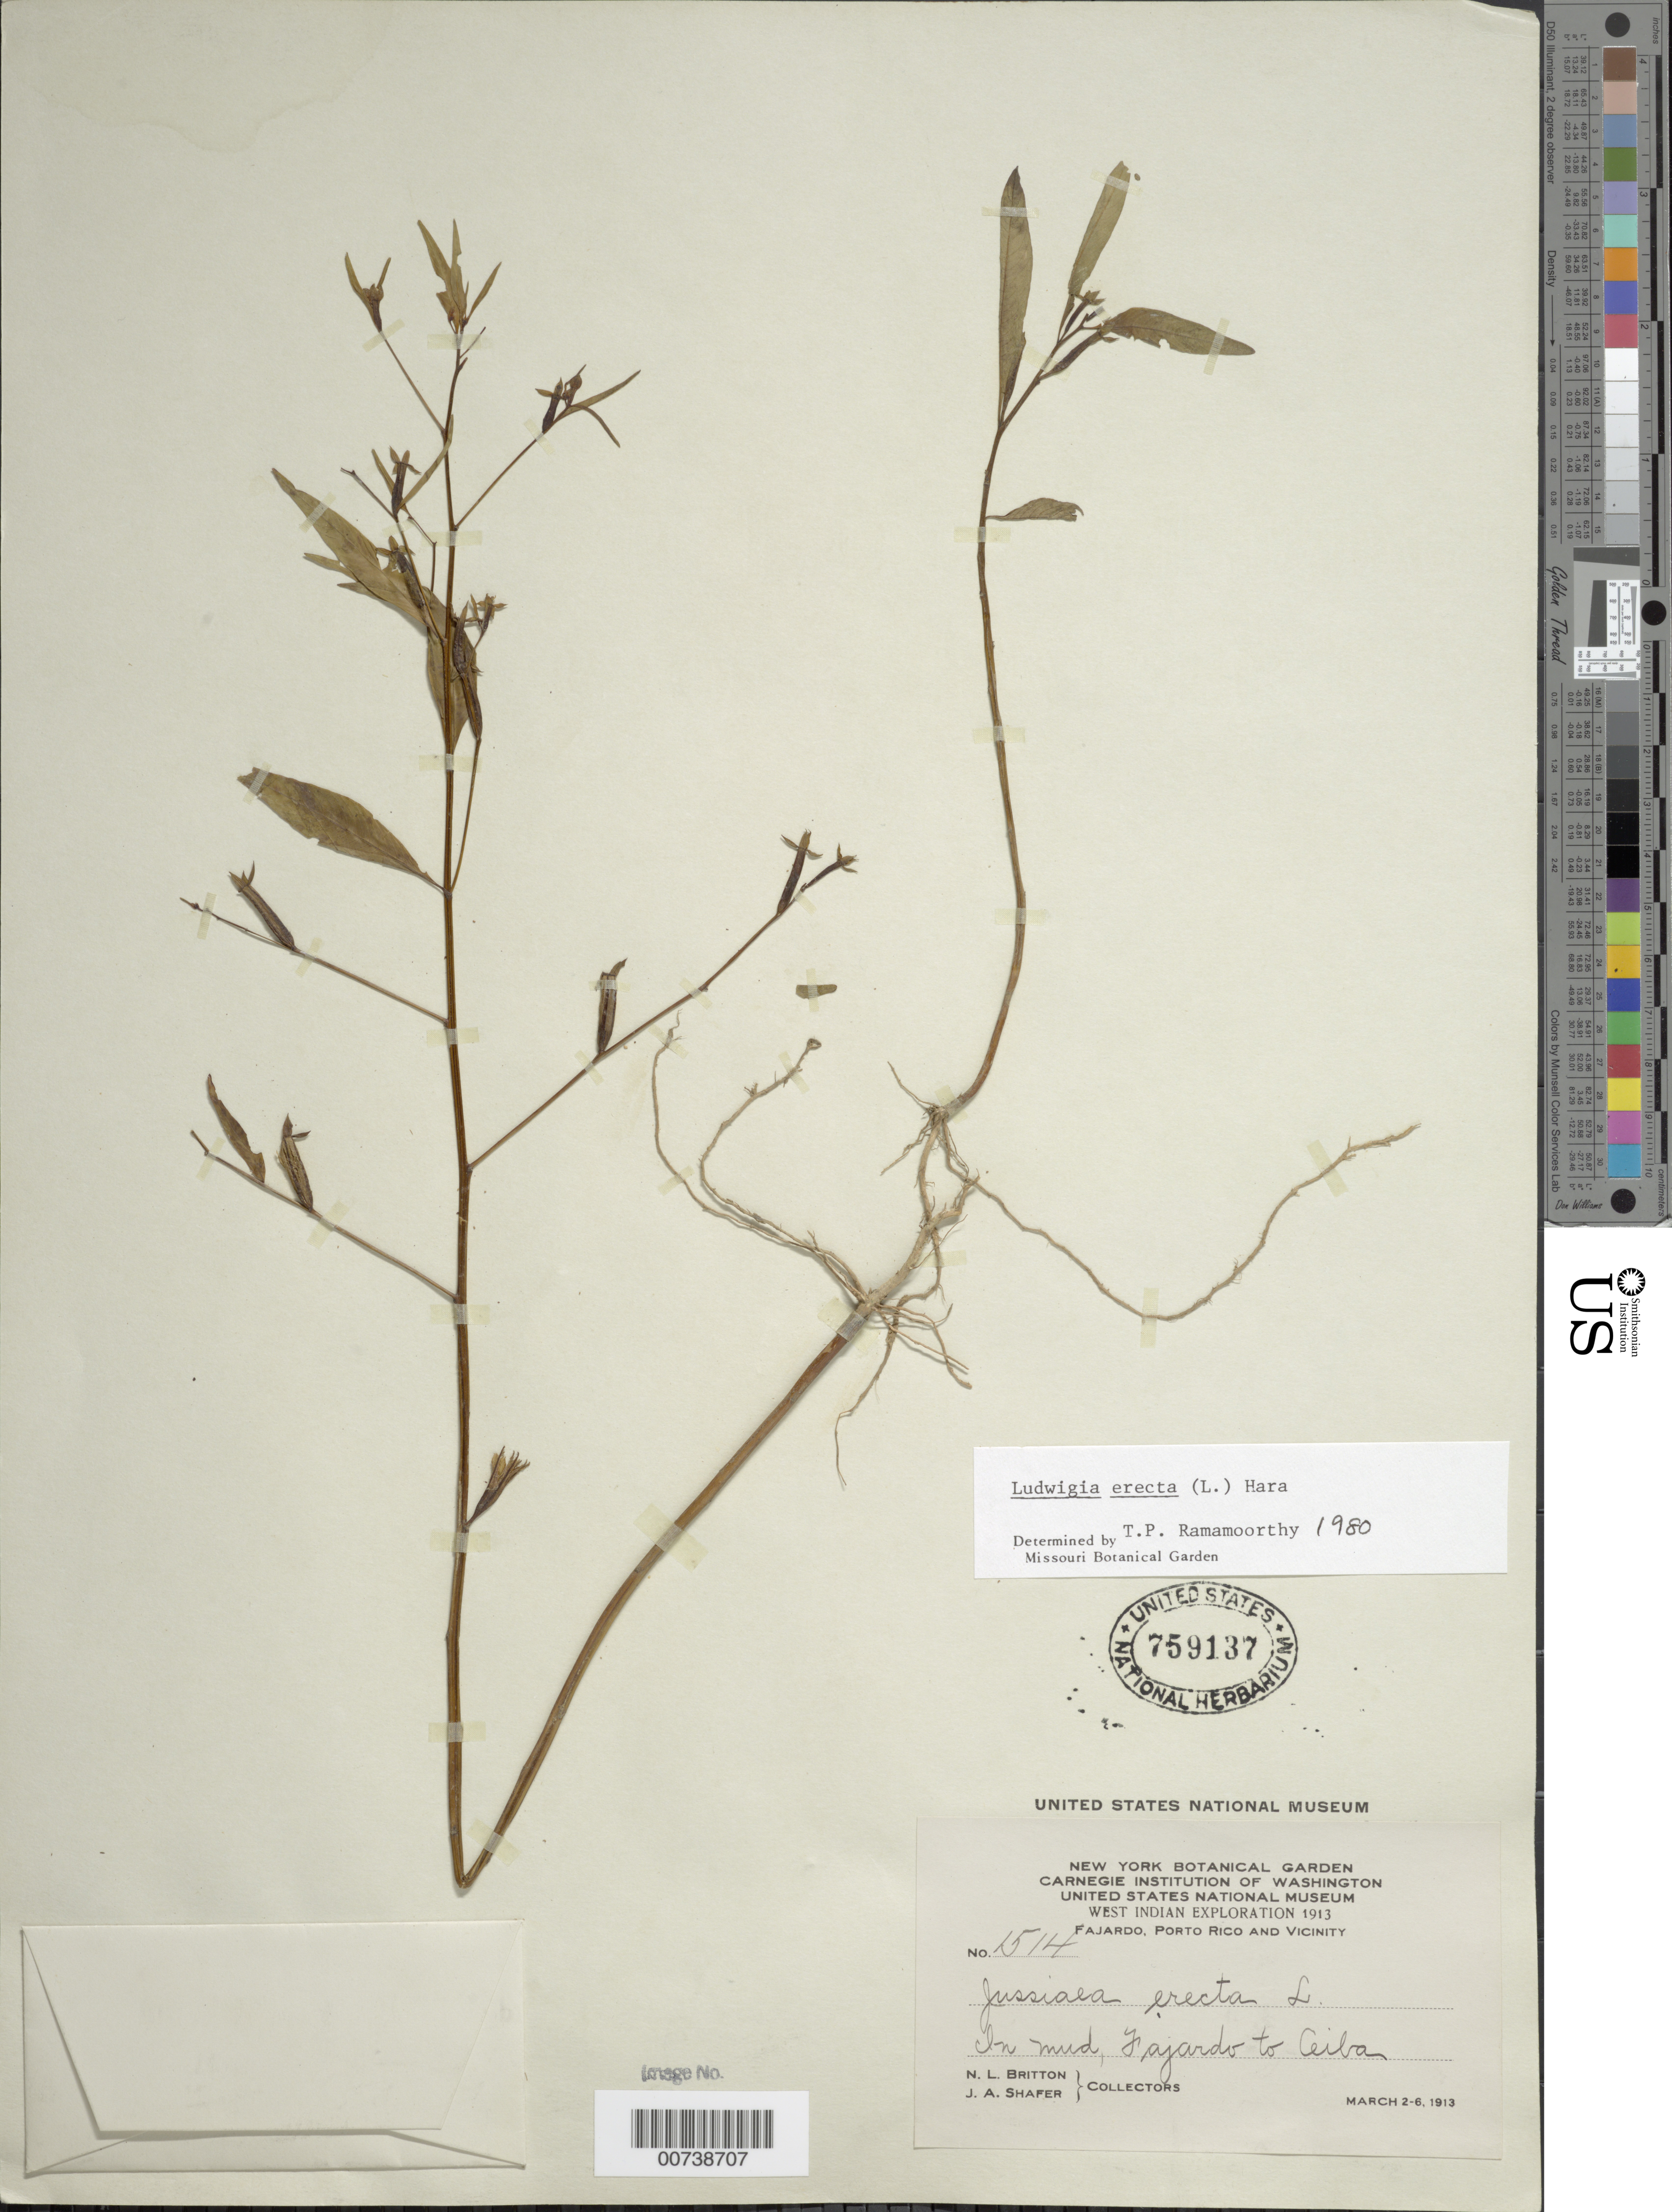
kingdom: Plantae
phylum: Tracheophyta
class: Magnoliopsida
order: Myrtales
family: Onagraceae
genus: Ludwigia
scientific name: Ludwigia erecta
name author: (L.) H. Hara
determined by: Ramamoorthy, T. P.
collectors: N. Britton & J. A. Shafer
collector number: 1514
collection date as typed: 02 Mar 1913 to 06 Mar 1913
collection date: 1913-03-02/1913-03-06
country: Puerto Rico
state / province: Ceiba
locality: Fajardo to Ceiba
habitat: In mud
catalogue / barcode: US 759137